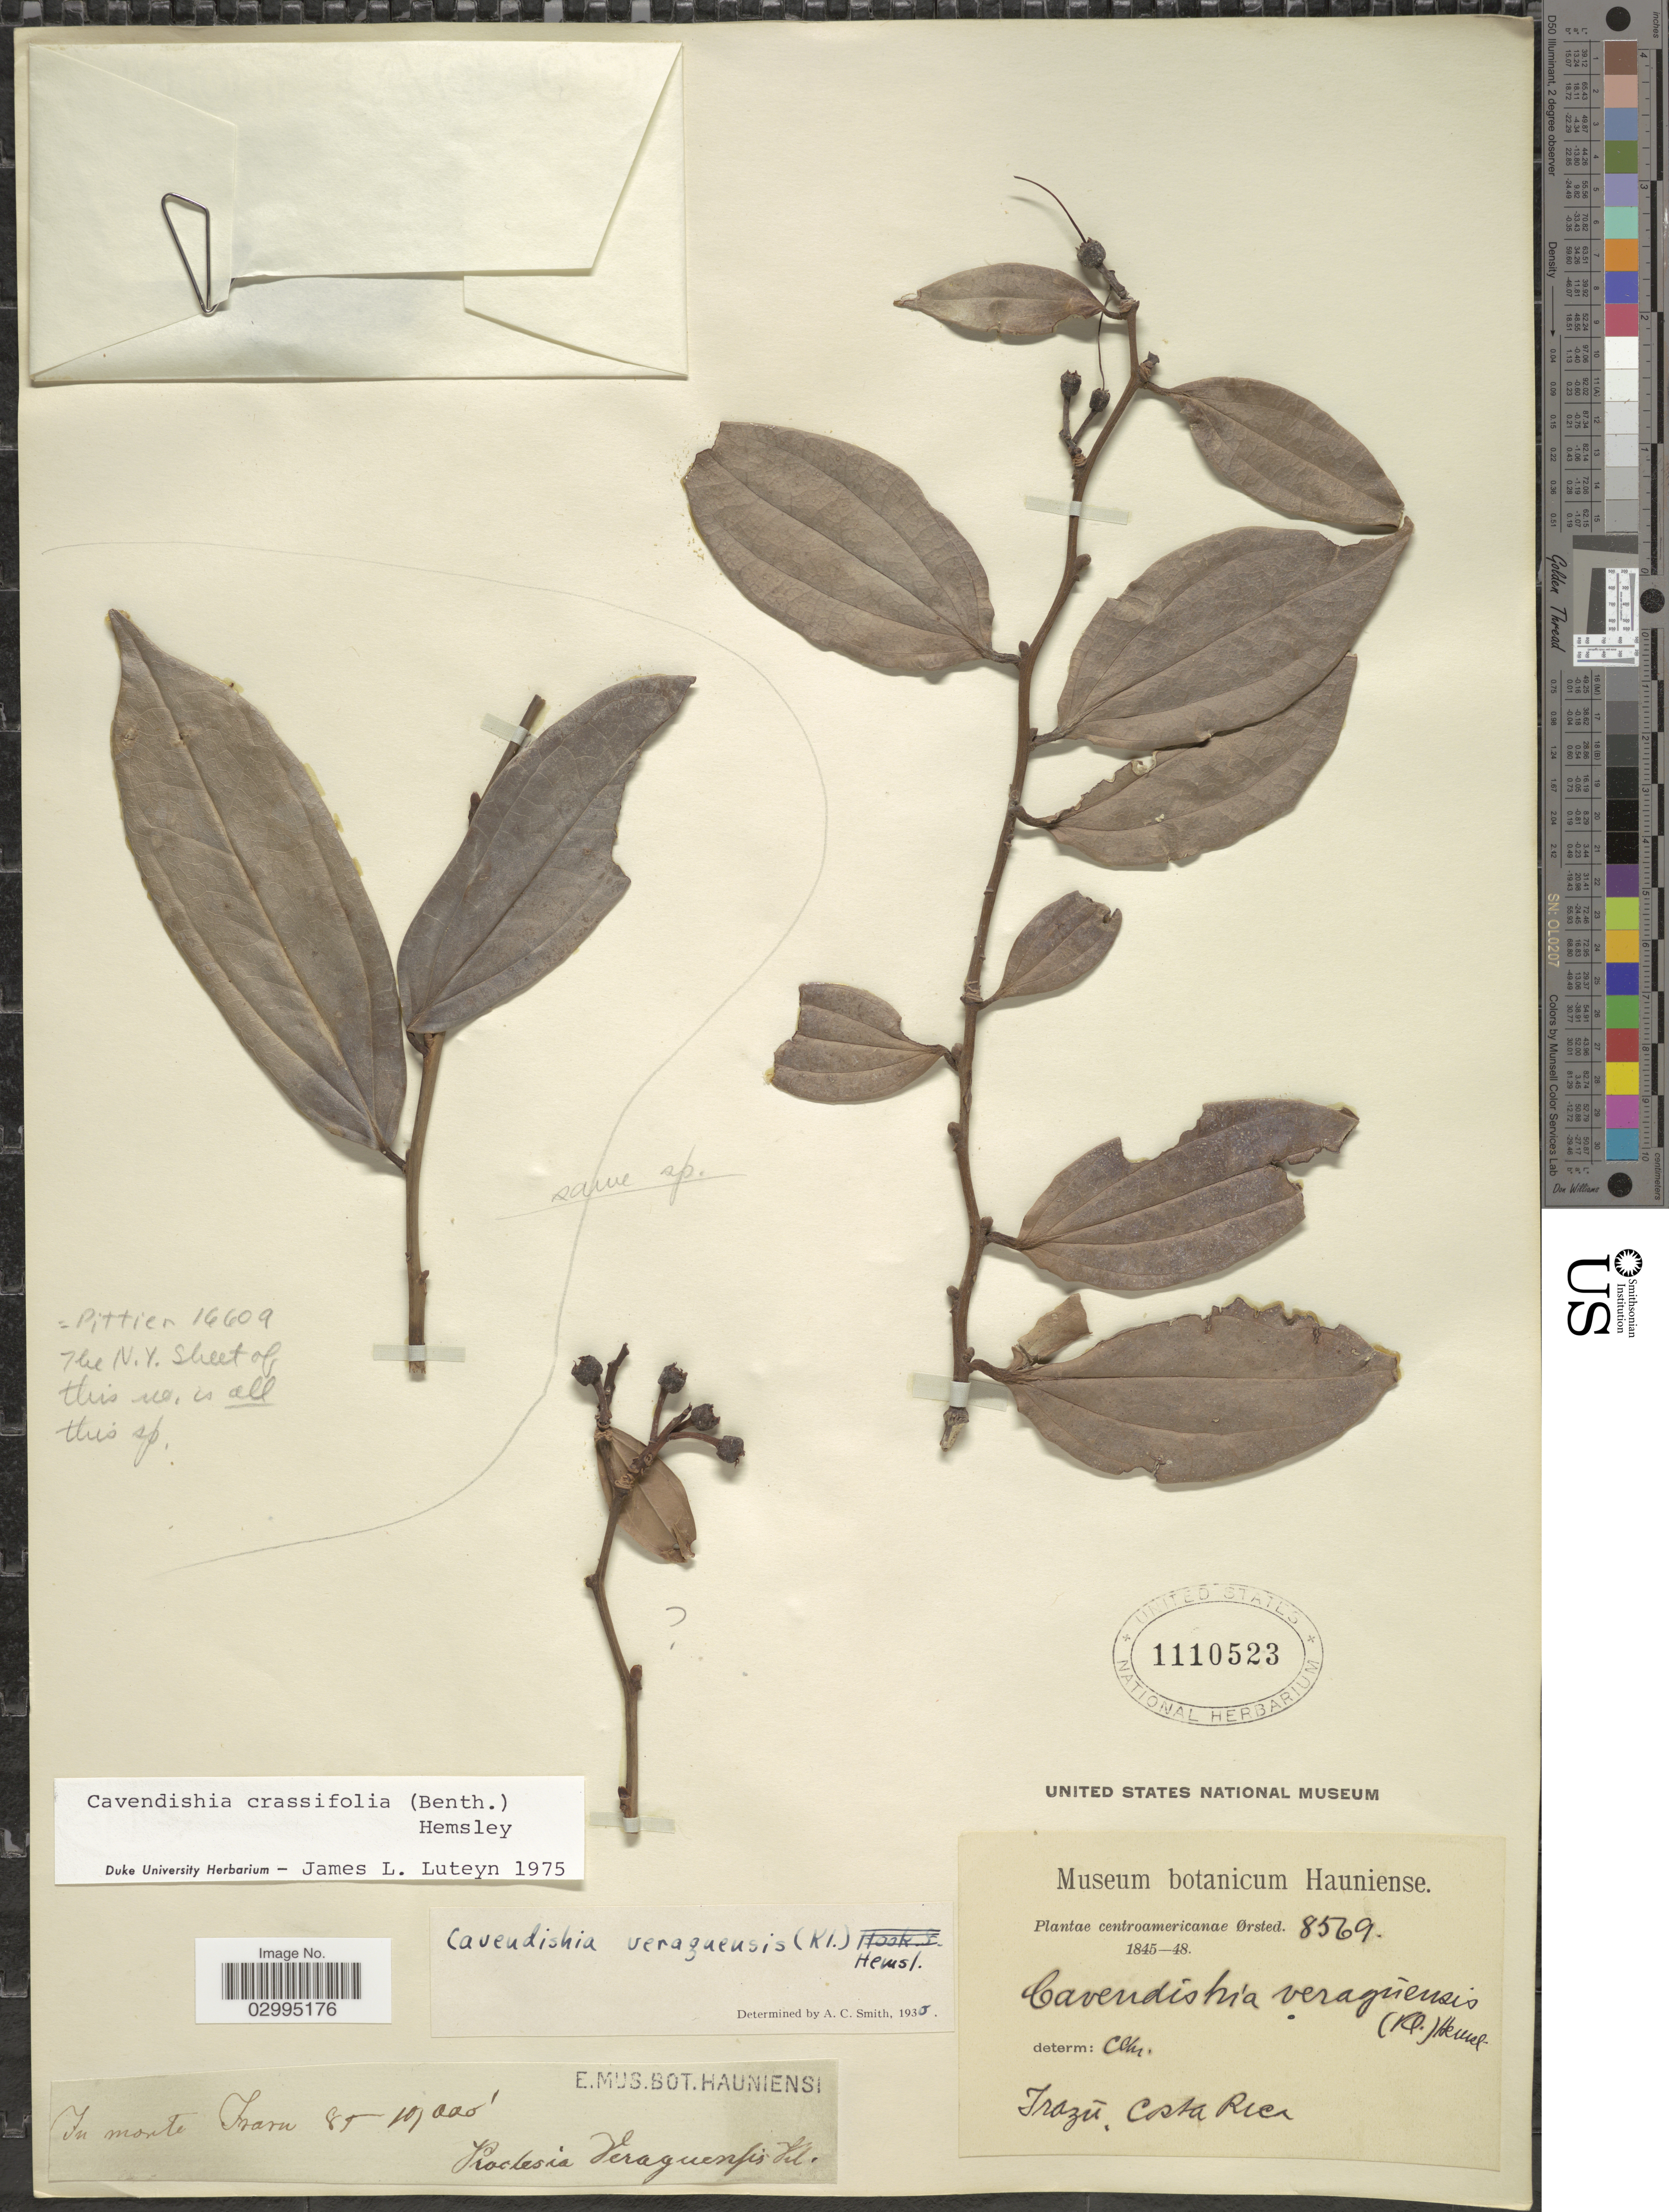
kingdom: Plantae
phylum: Tracheophyta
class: Magnoliopsida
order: Ericales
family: Ericaceae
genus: Cavendishia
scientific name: Cavendishia crassifolia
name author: (Benth.) Hemsl.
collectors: Ørsted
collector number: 8569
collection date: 1845/1848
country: Costa Rica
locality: Centroamericanae. In monte Irazú.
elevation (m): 2438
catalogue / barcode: US 1110523